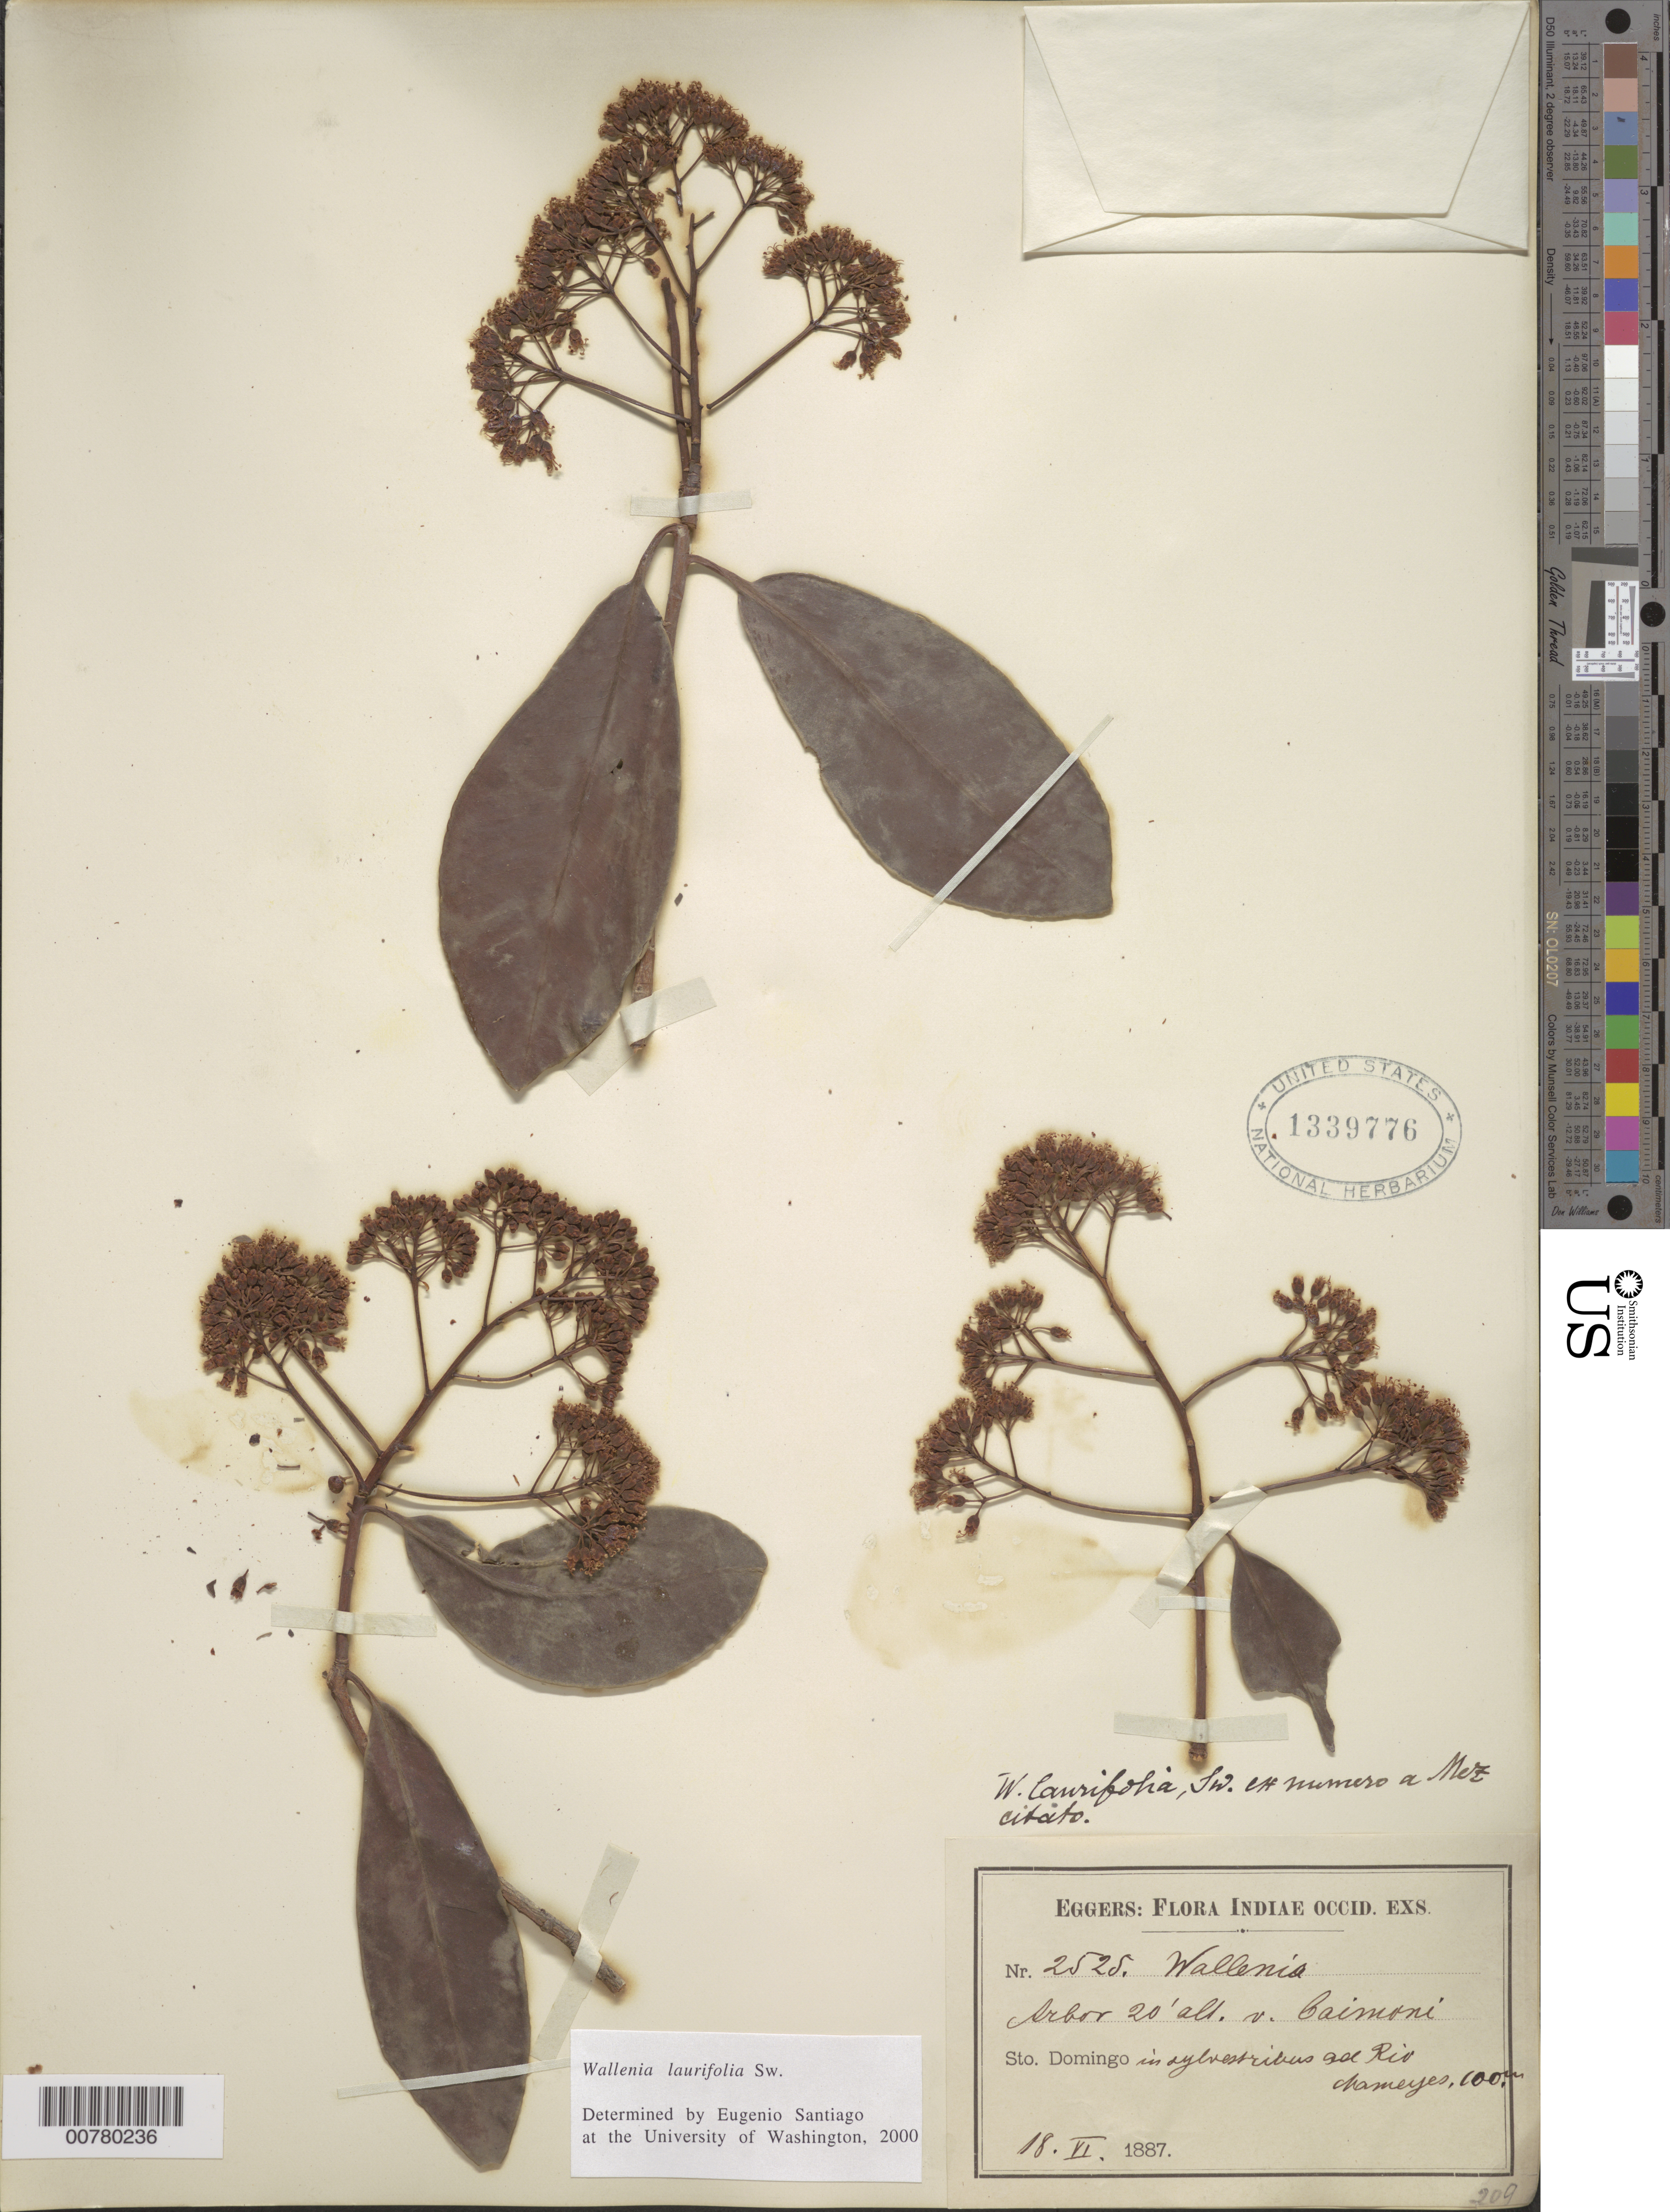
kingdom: Plantae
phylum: Tracheophyta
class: Magnoliopsida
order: Ericales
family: Primulaceae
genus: Wallenia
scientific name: Wallenia laurifolia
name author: Sw.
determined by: Santiago, E.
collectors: H. F. A. von Eggers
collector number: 2525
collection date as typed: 18 Jun 1887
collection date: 1887-06-18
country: Dominican Republic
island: Hispaniola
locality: Mameyes River.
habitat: In sylvestribus.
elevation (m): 100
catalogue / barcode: US 1339776